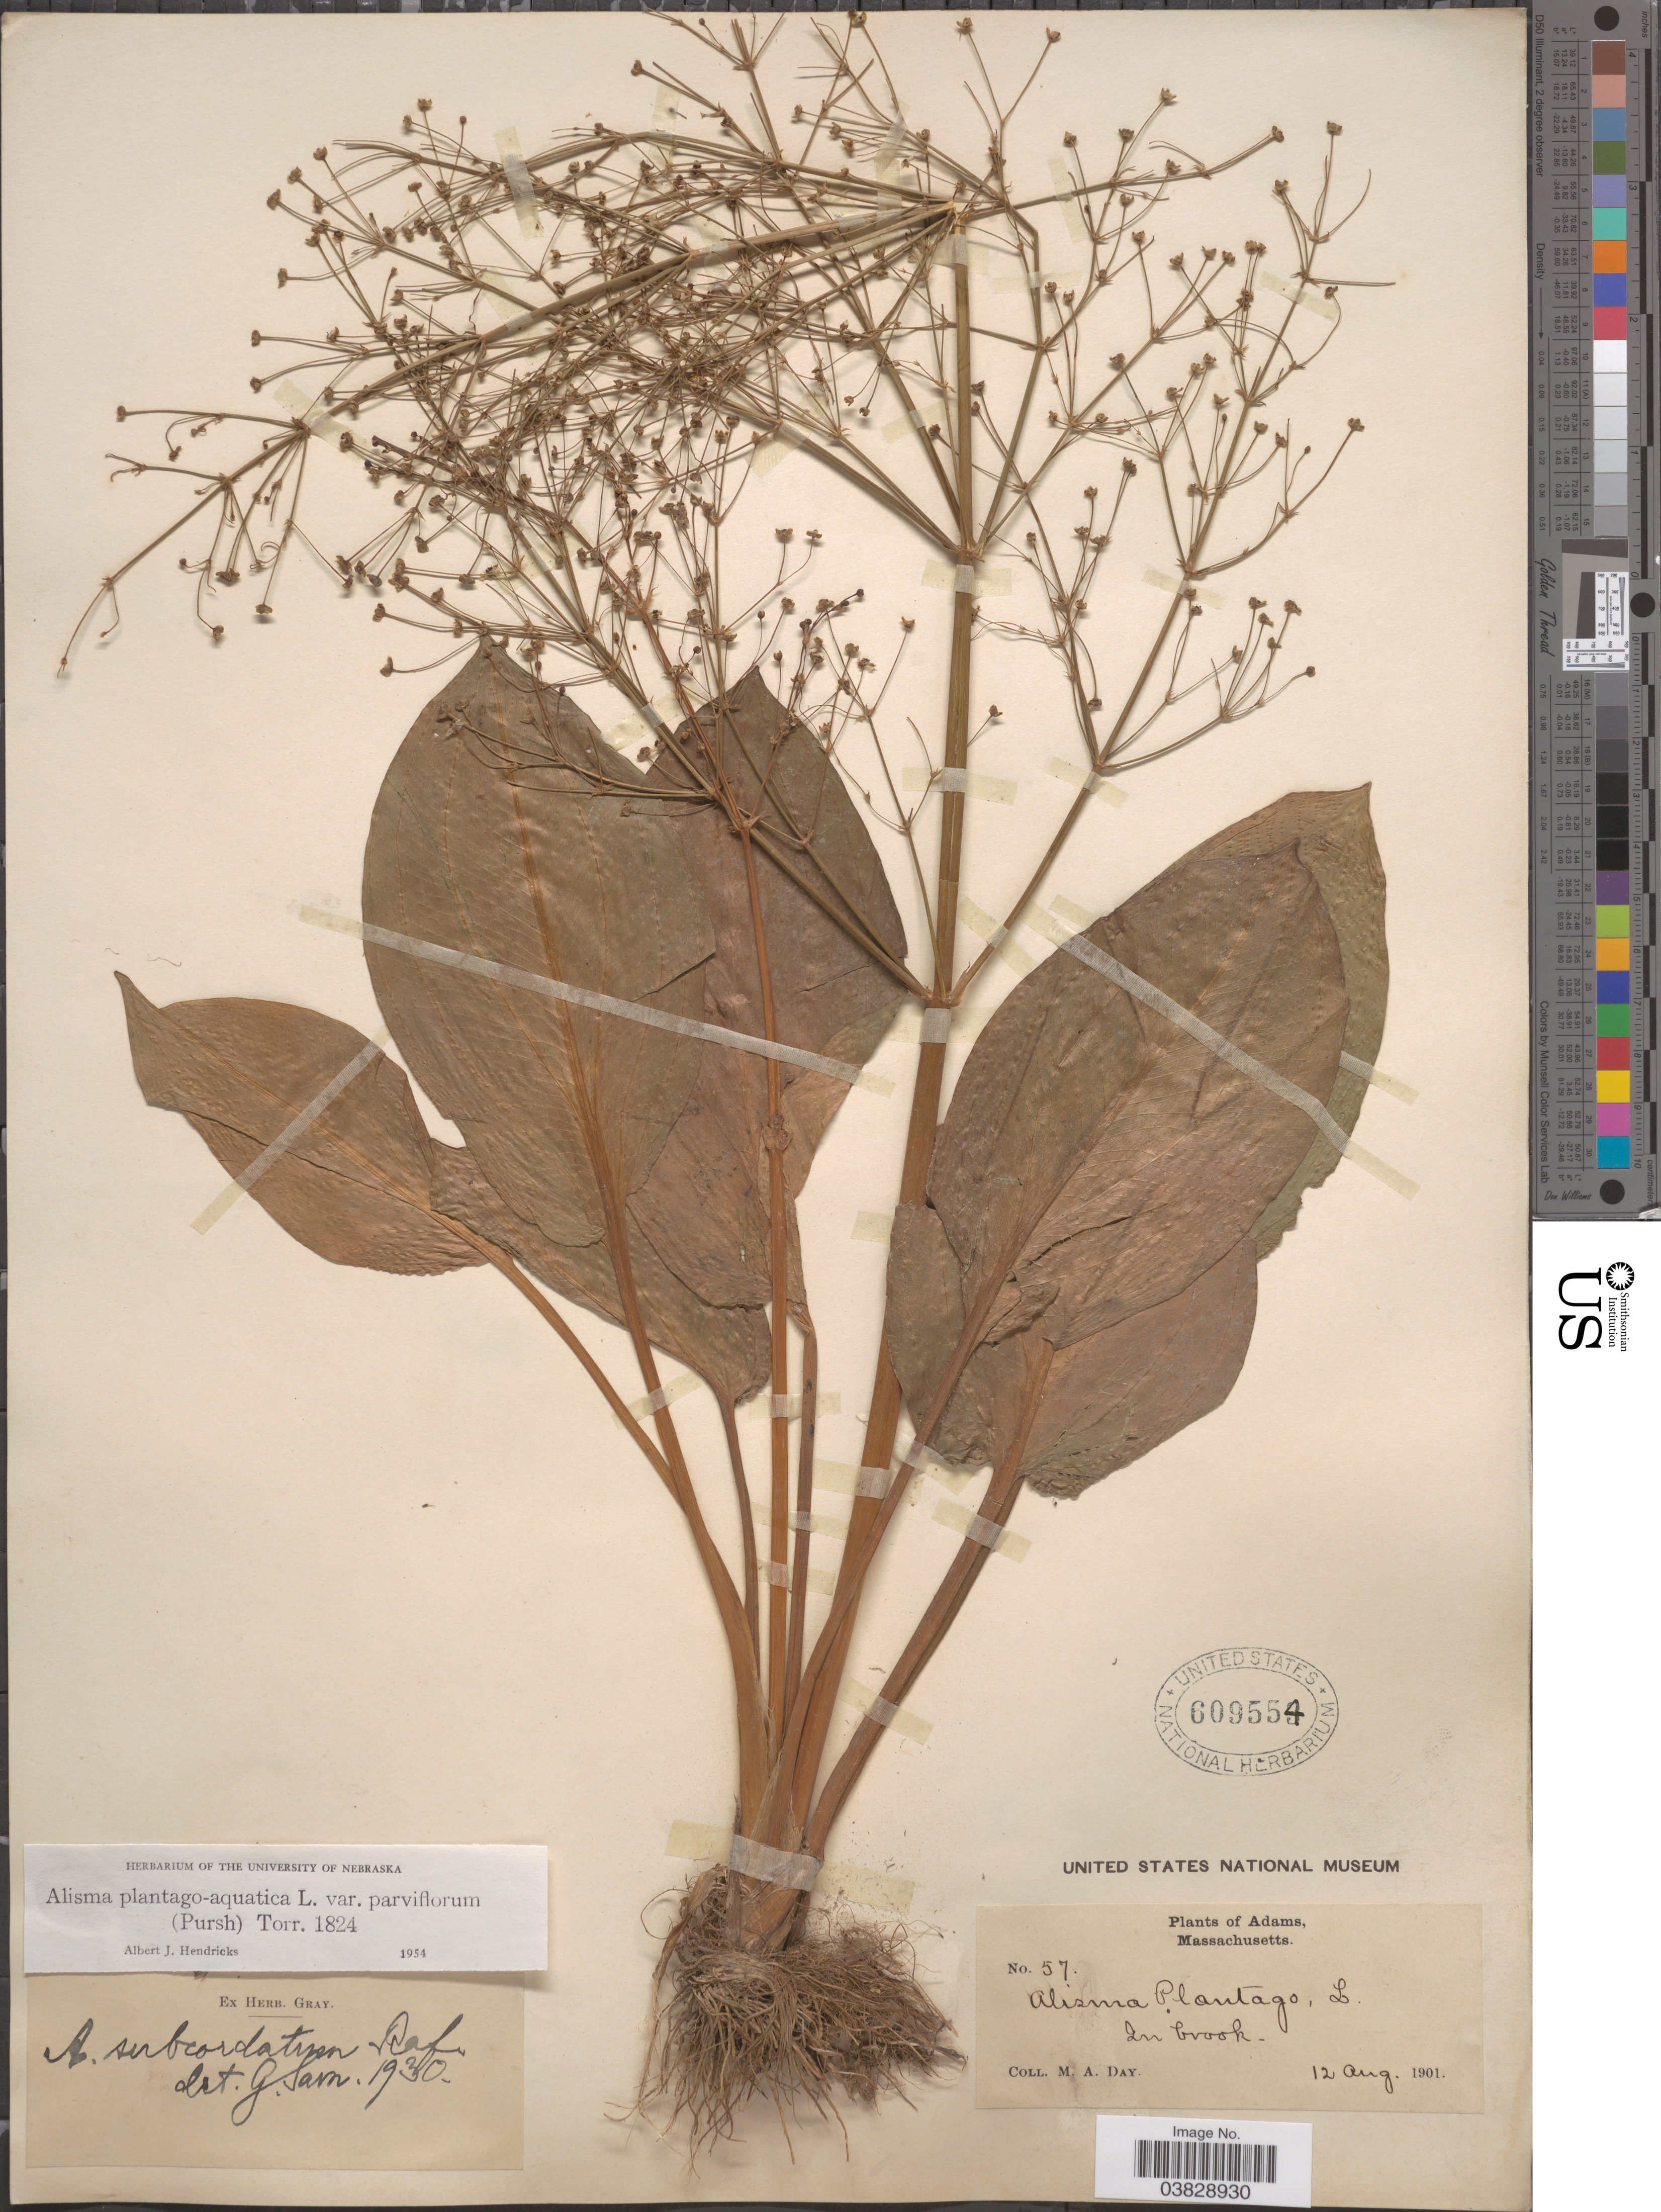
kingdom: Plantae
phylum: Tracheophyta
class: Liliopsida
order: Alismatales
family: Alismataceae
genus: Alisma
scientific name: Alisma plantago-aquatica var. parviflorum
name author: (Pursh) Torr.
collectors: M. Day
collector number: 57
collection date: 1901-08-12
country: United States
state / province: Massachusetts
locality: Adams. In brook.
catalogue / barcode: US 609554